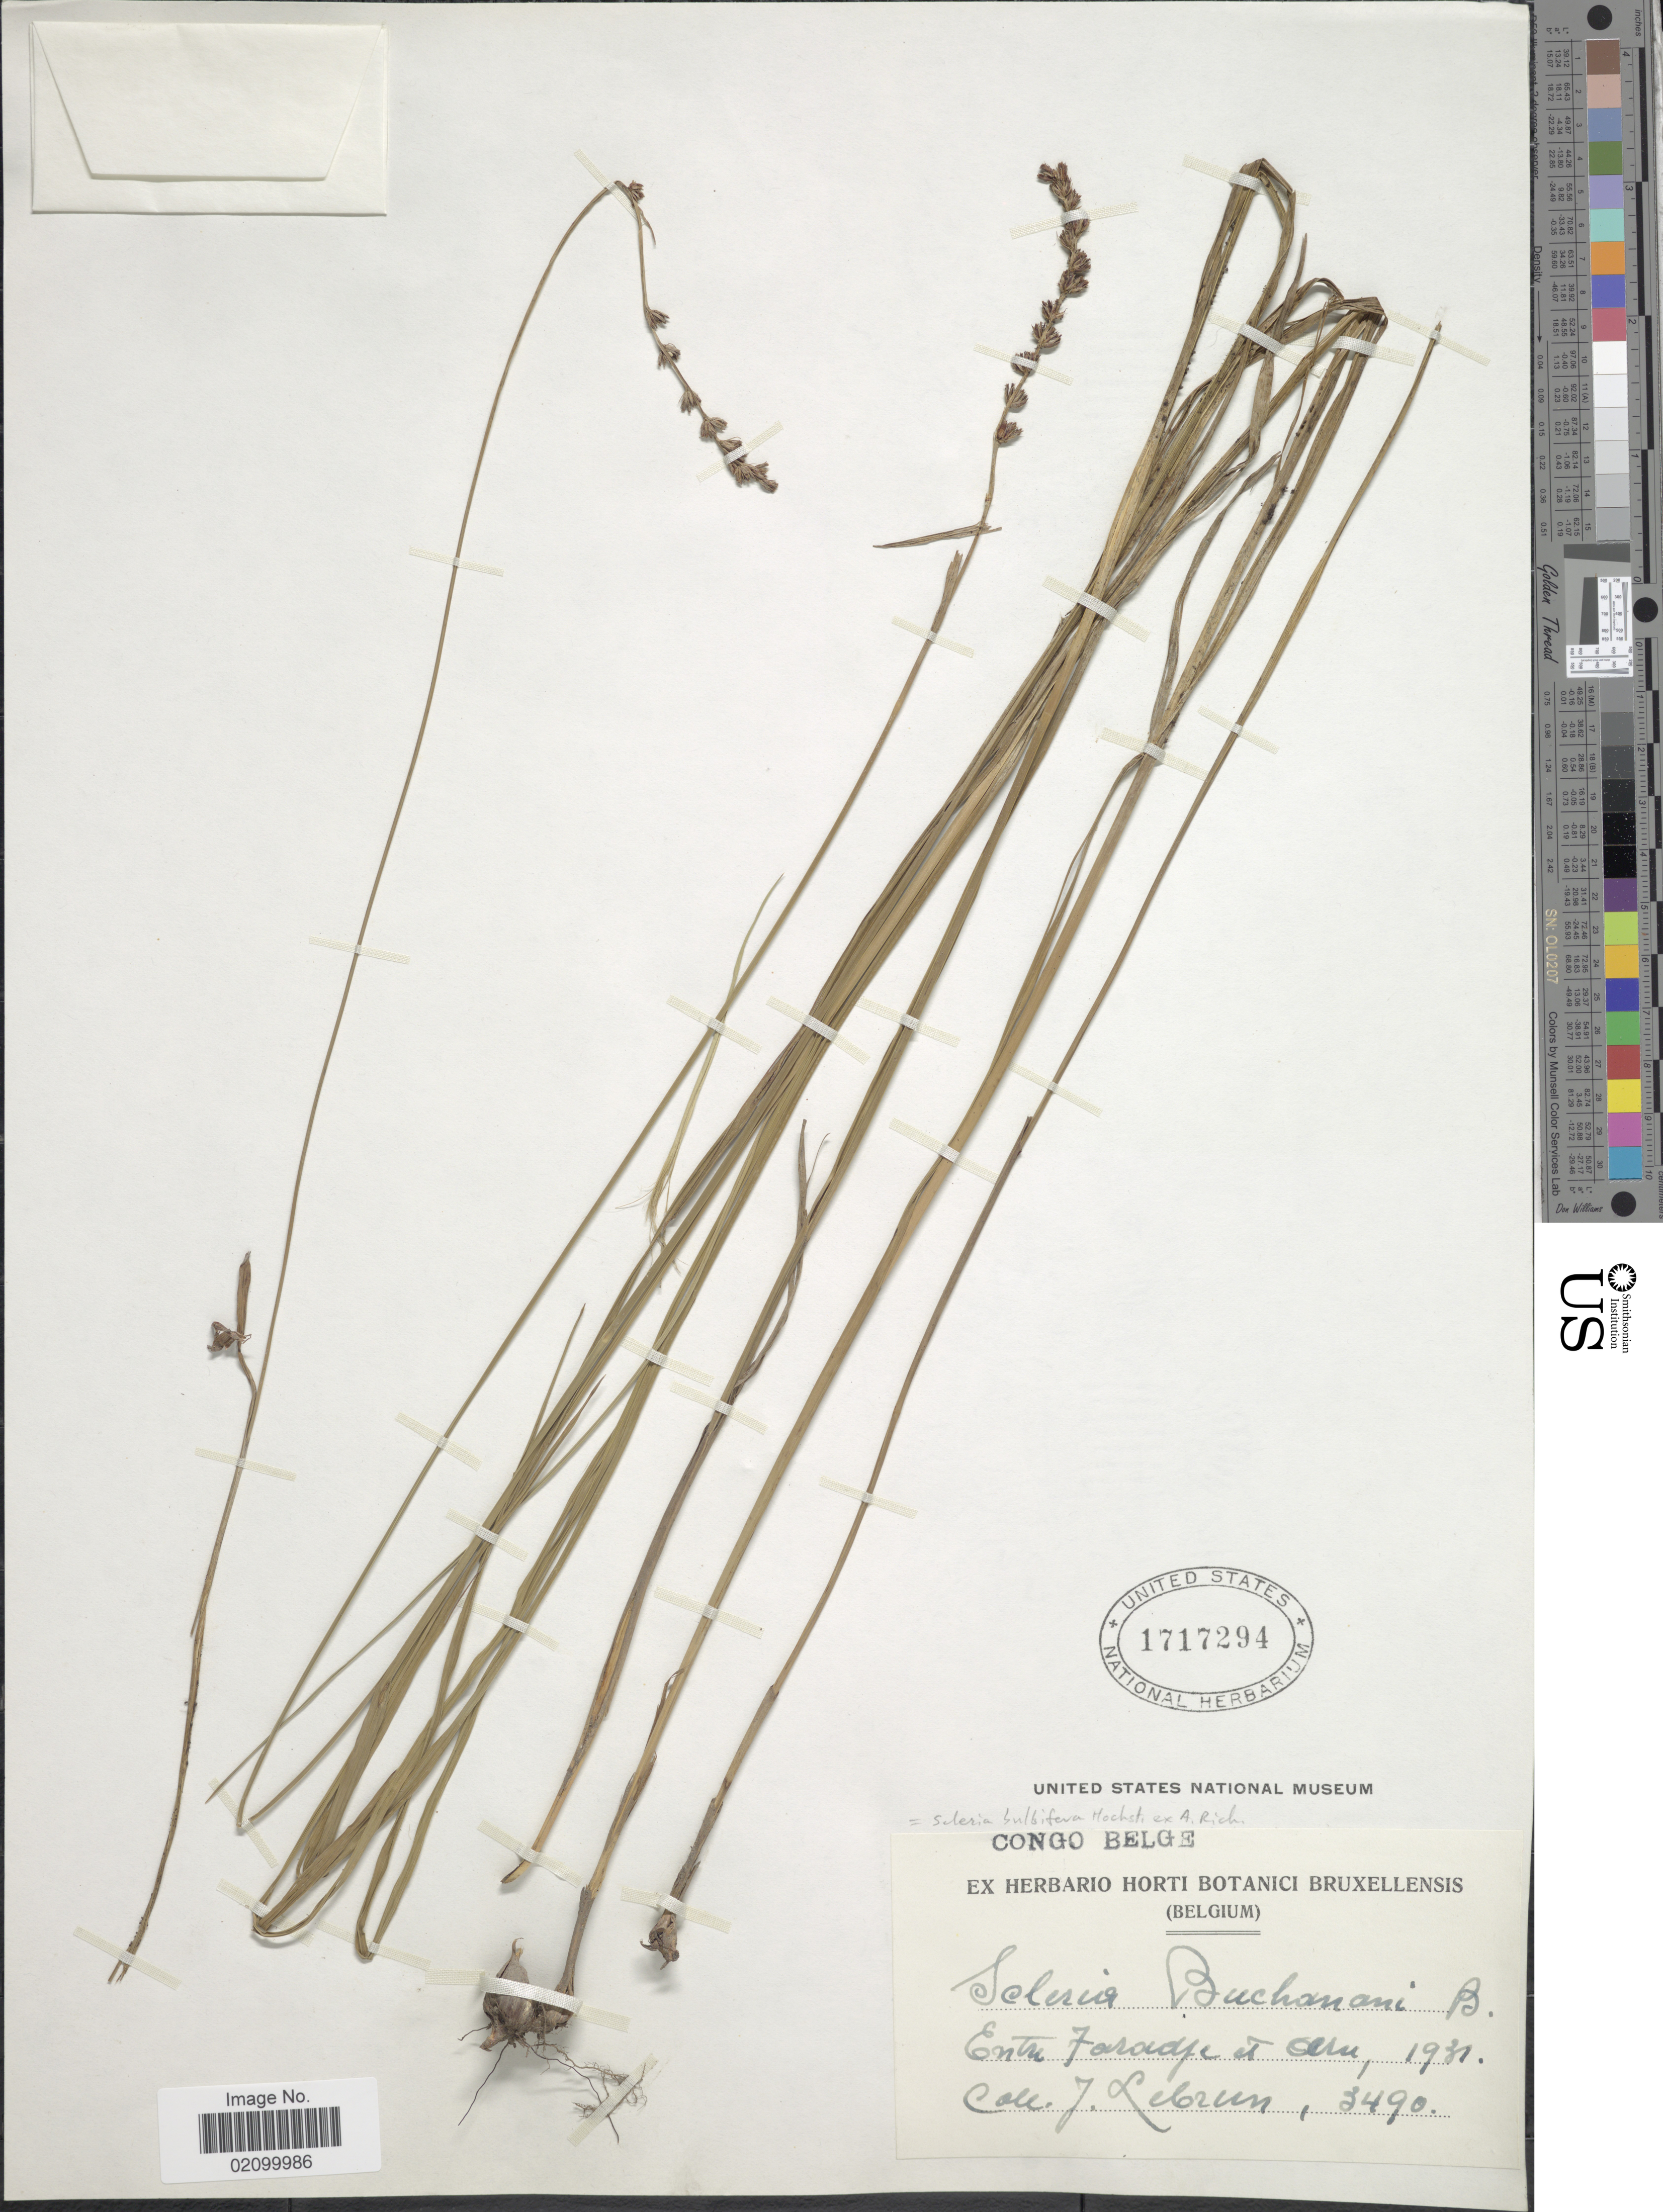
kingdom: Plantae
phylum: Tracheophyta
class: Liliopsida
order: Poales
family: Cyperaceae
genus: Scleria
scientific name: Scleria bulbifera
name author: Hochst. ex A. Rich.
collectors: J. A. Lebrun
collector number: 3490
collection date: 1931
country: Congo, Democratic Republic of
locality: Congo Belge. Entre Faradje et Aru.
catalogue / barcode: US 1717294